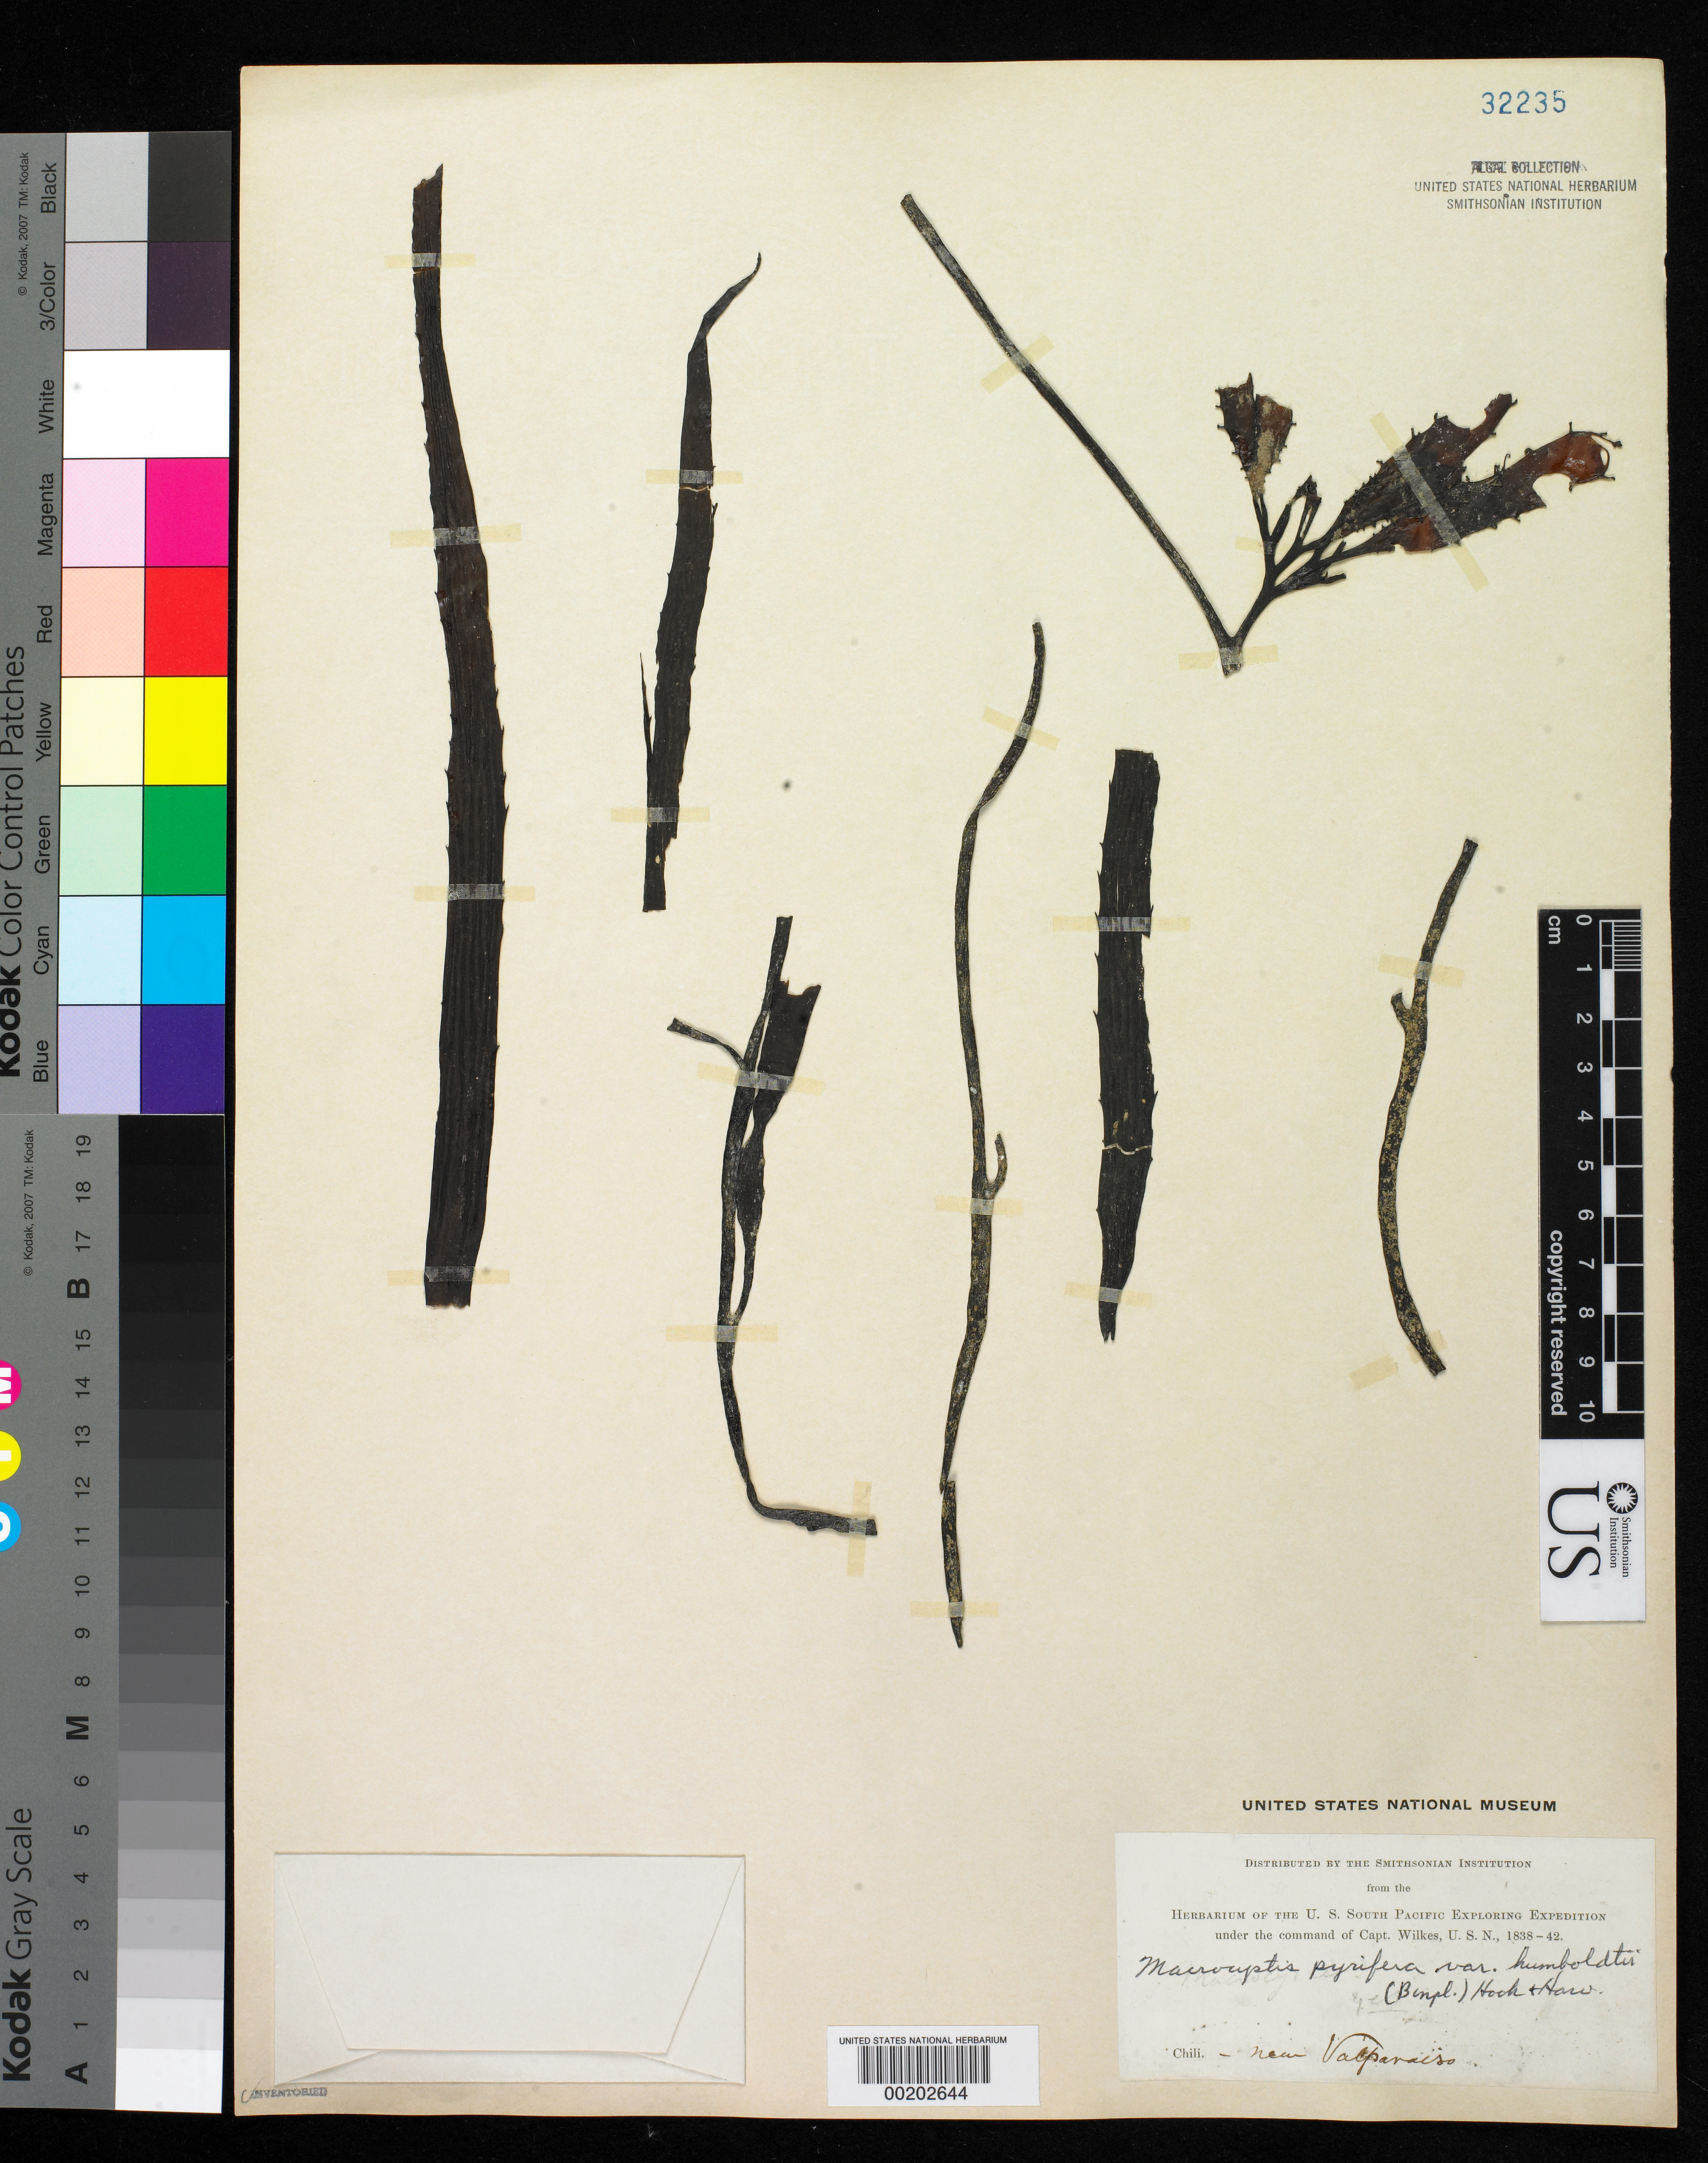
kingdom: Chromista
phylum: Ochrophyta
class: Phaeophyceae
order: Laminariales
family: Laminariaceae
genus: Macrocystis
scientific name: Macrocystis pyrifera var. humboldtii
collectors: W. D. Brackenridge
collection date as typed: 1839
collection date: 1839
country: Chile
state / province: Valparaíso (V)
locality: Near Valparaiso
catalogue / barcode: US 32235